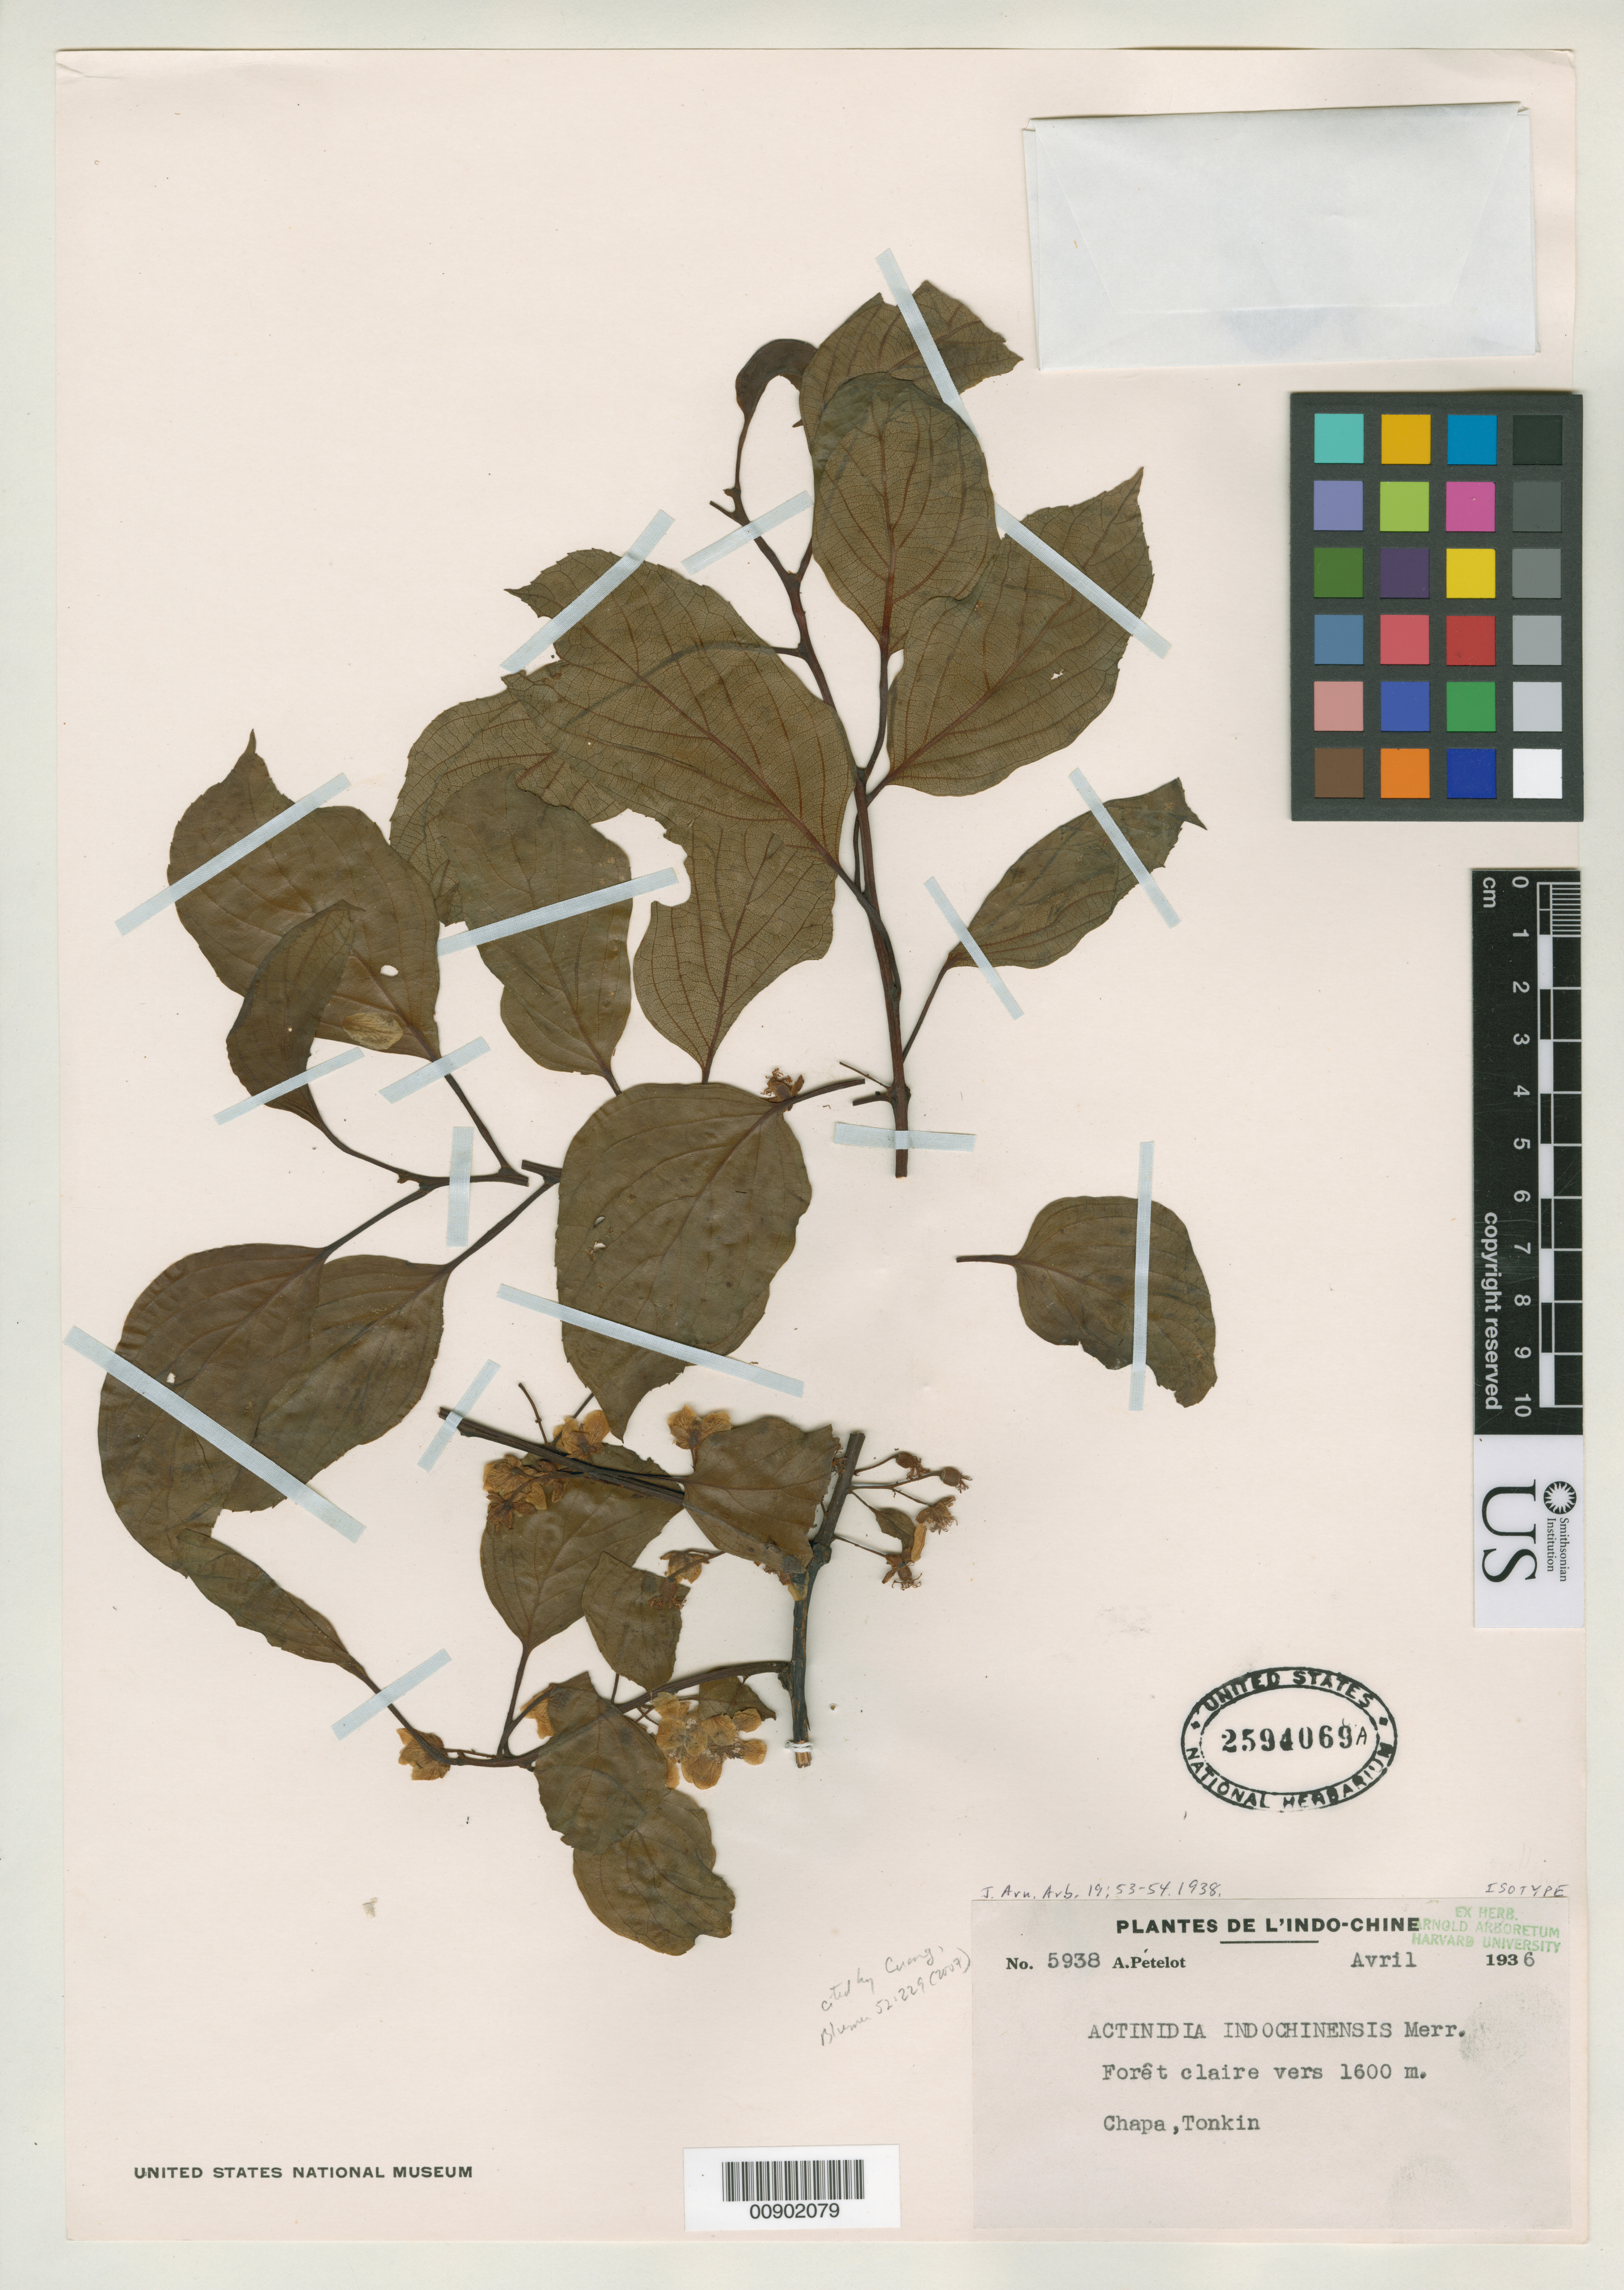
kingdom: Plantae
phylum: Tracheophyta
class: Magnoliopsida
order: Ericales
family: Actinidiaceae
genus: Actinidia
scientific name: Actinidia indochinensis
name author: Merr.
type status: Isotype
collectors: A. Petelot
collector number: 5938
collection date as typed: Apr 1936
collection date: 1936-04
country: Vietnam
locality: Chapa, Tonkin.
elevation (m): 1600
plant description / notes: Cited by Cuong, Blume 52: 229 (2007).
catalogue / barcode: US 2594069A